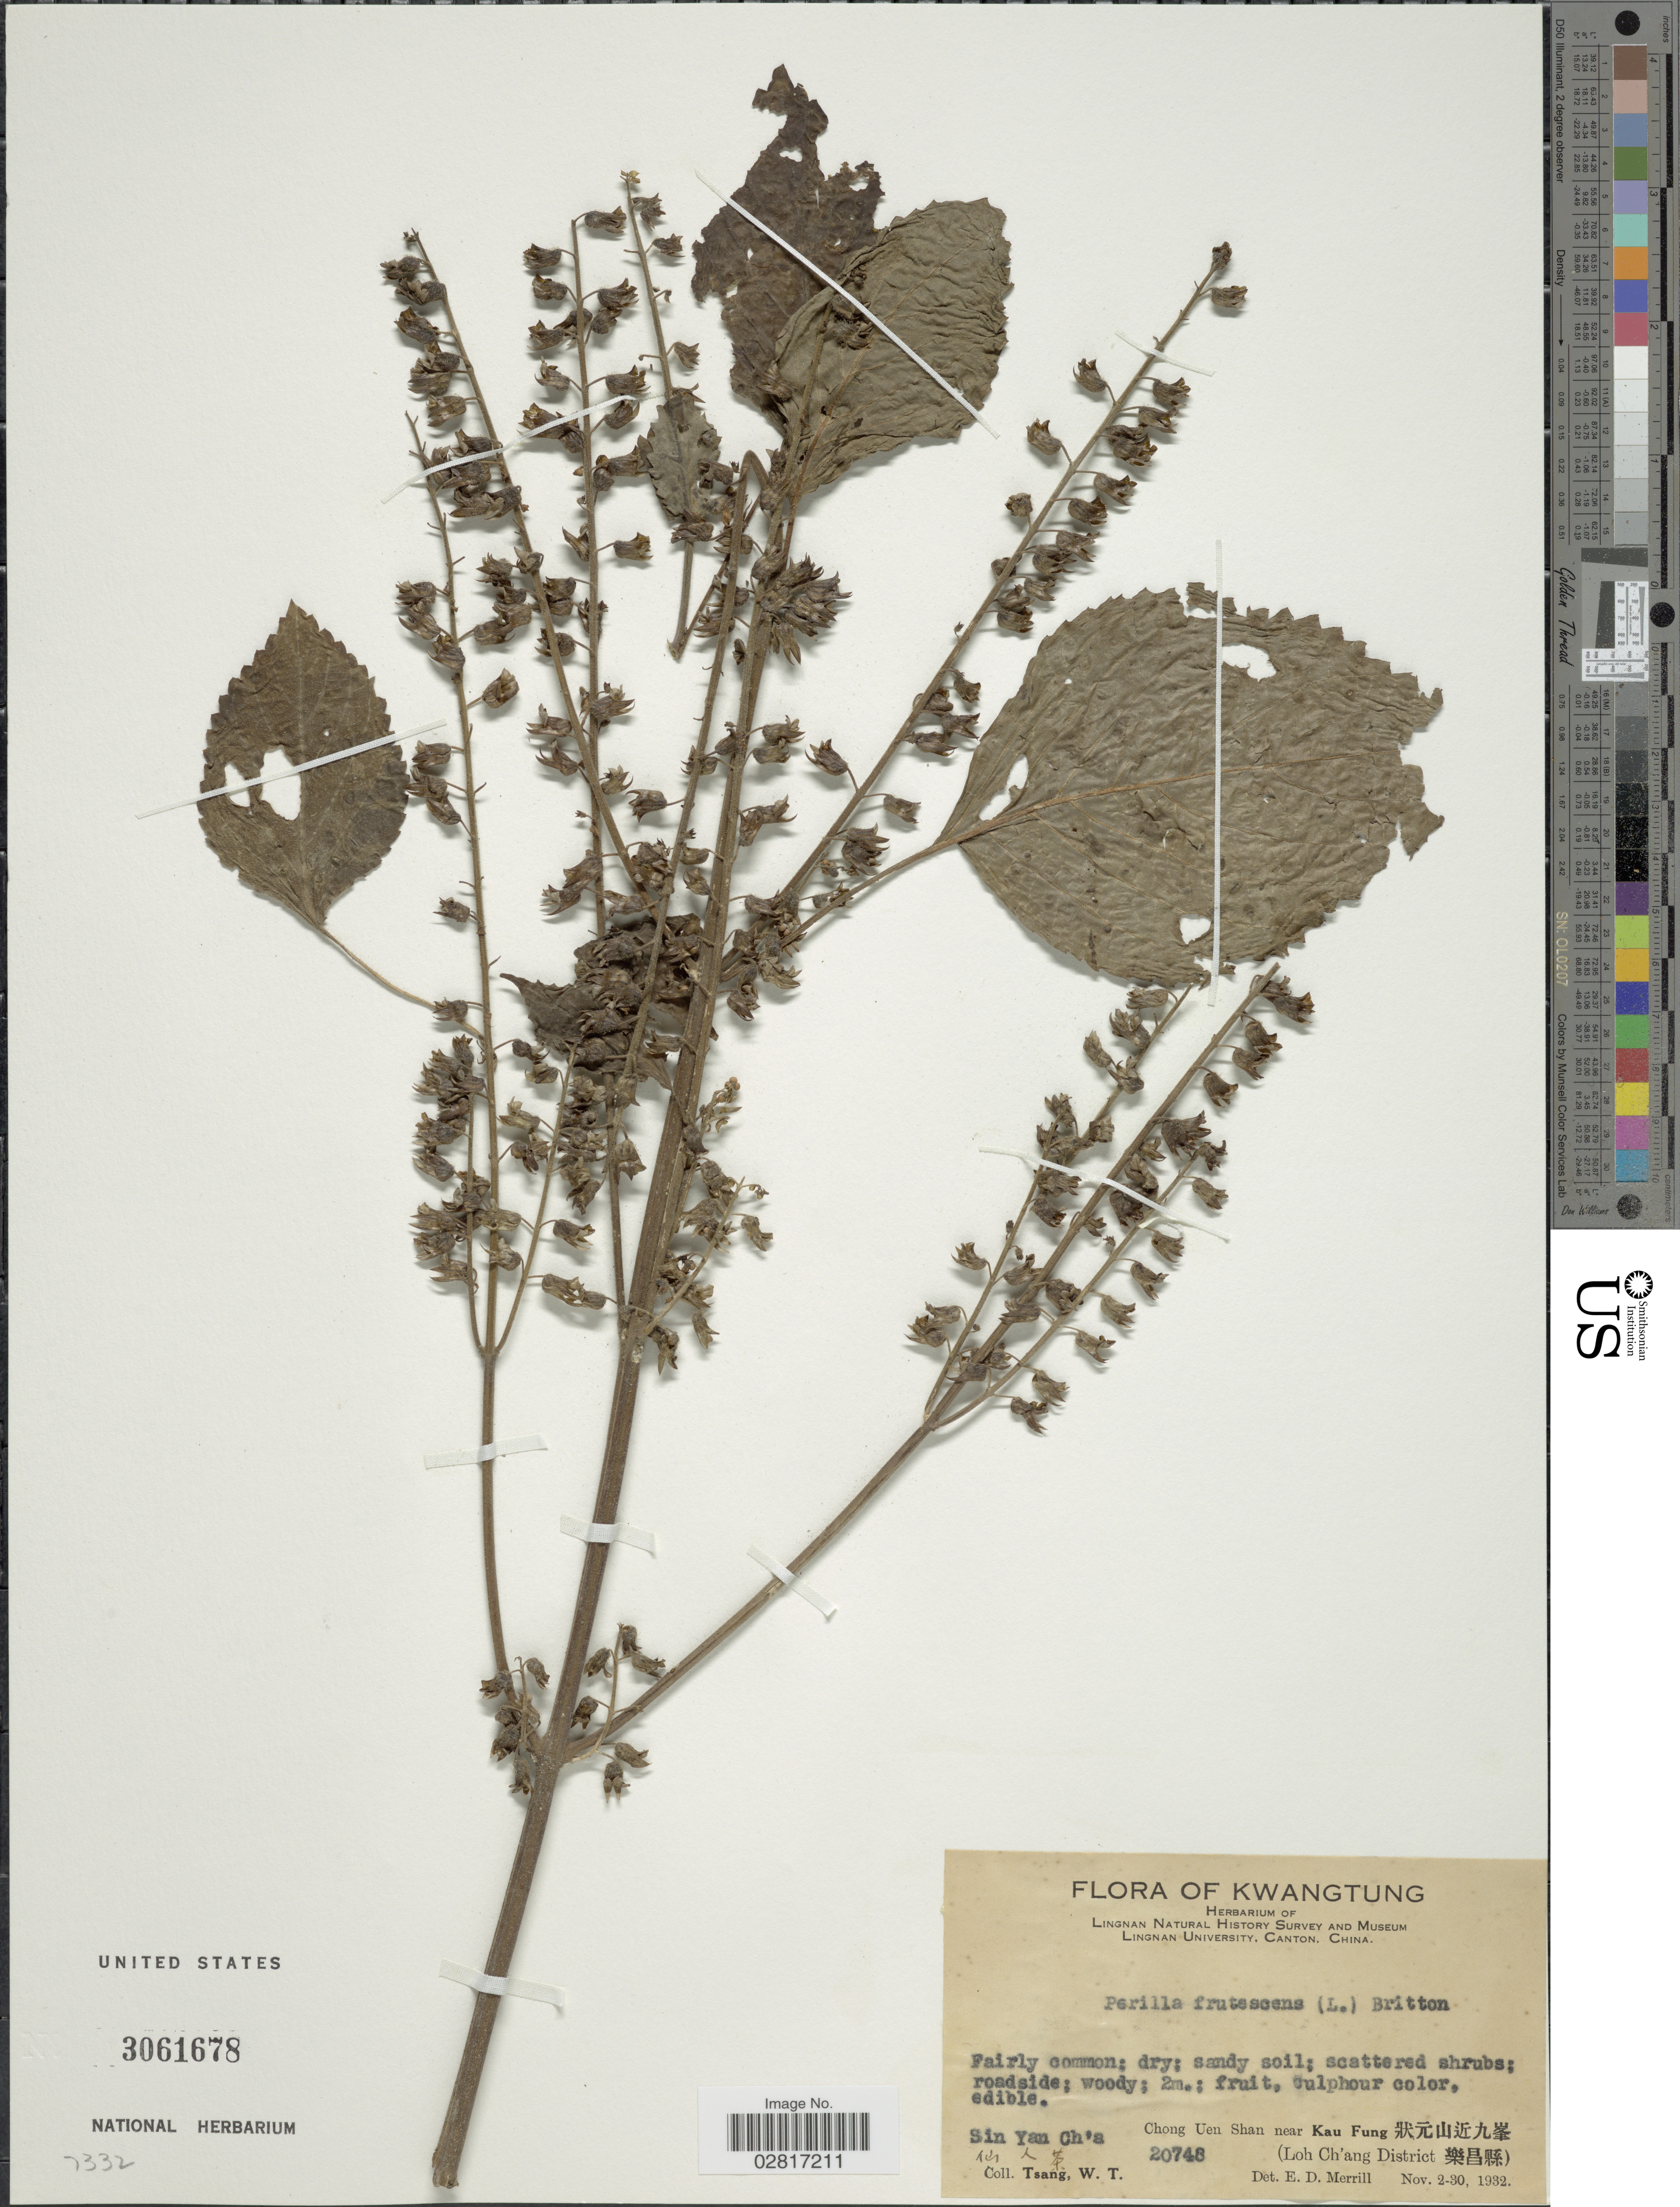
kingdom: Plantae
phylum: Tracheophyta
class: Magnoliopsida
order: Lamiales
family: Lamiaceae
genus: Perilla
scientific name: Perilla frutescens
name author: (L.) Britton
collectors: W. T. Tsang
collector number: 20748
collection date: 1932-11-02/1932-11-30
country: China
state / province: Guangdong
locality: Kwangtung, Sin Yan Ch'a, Chong Uen Shan near Kau Fung (Loh Ch'ang District).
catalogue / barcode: US 3061678